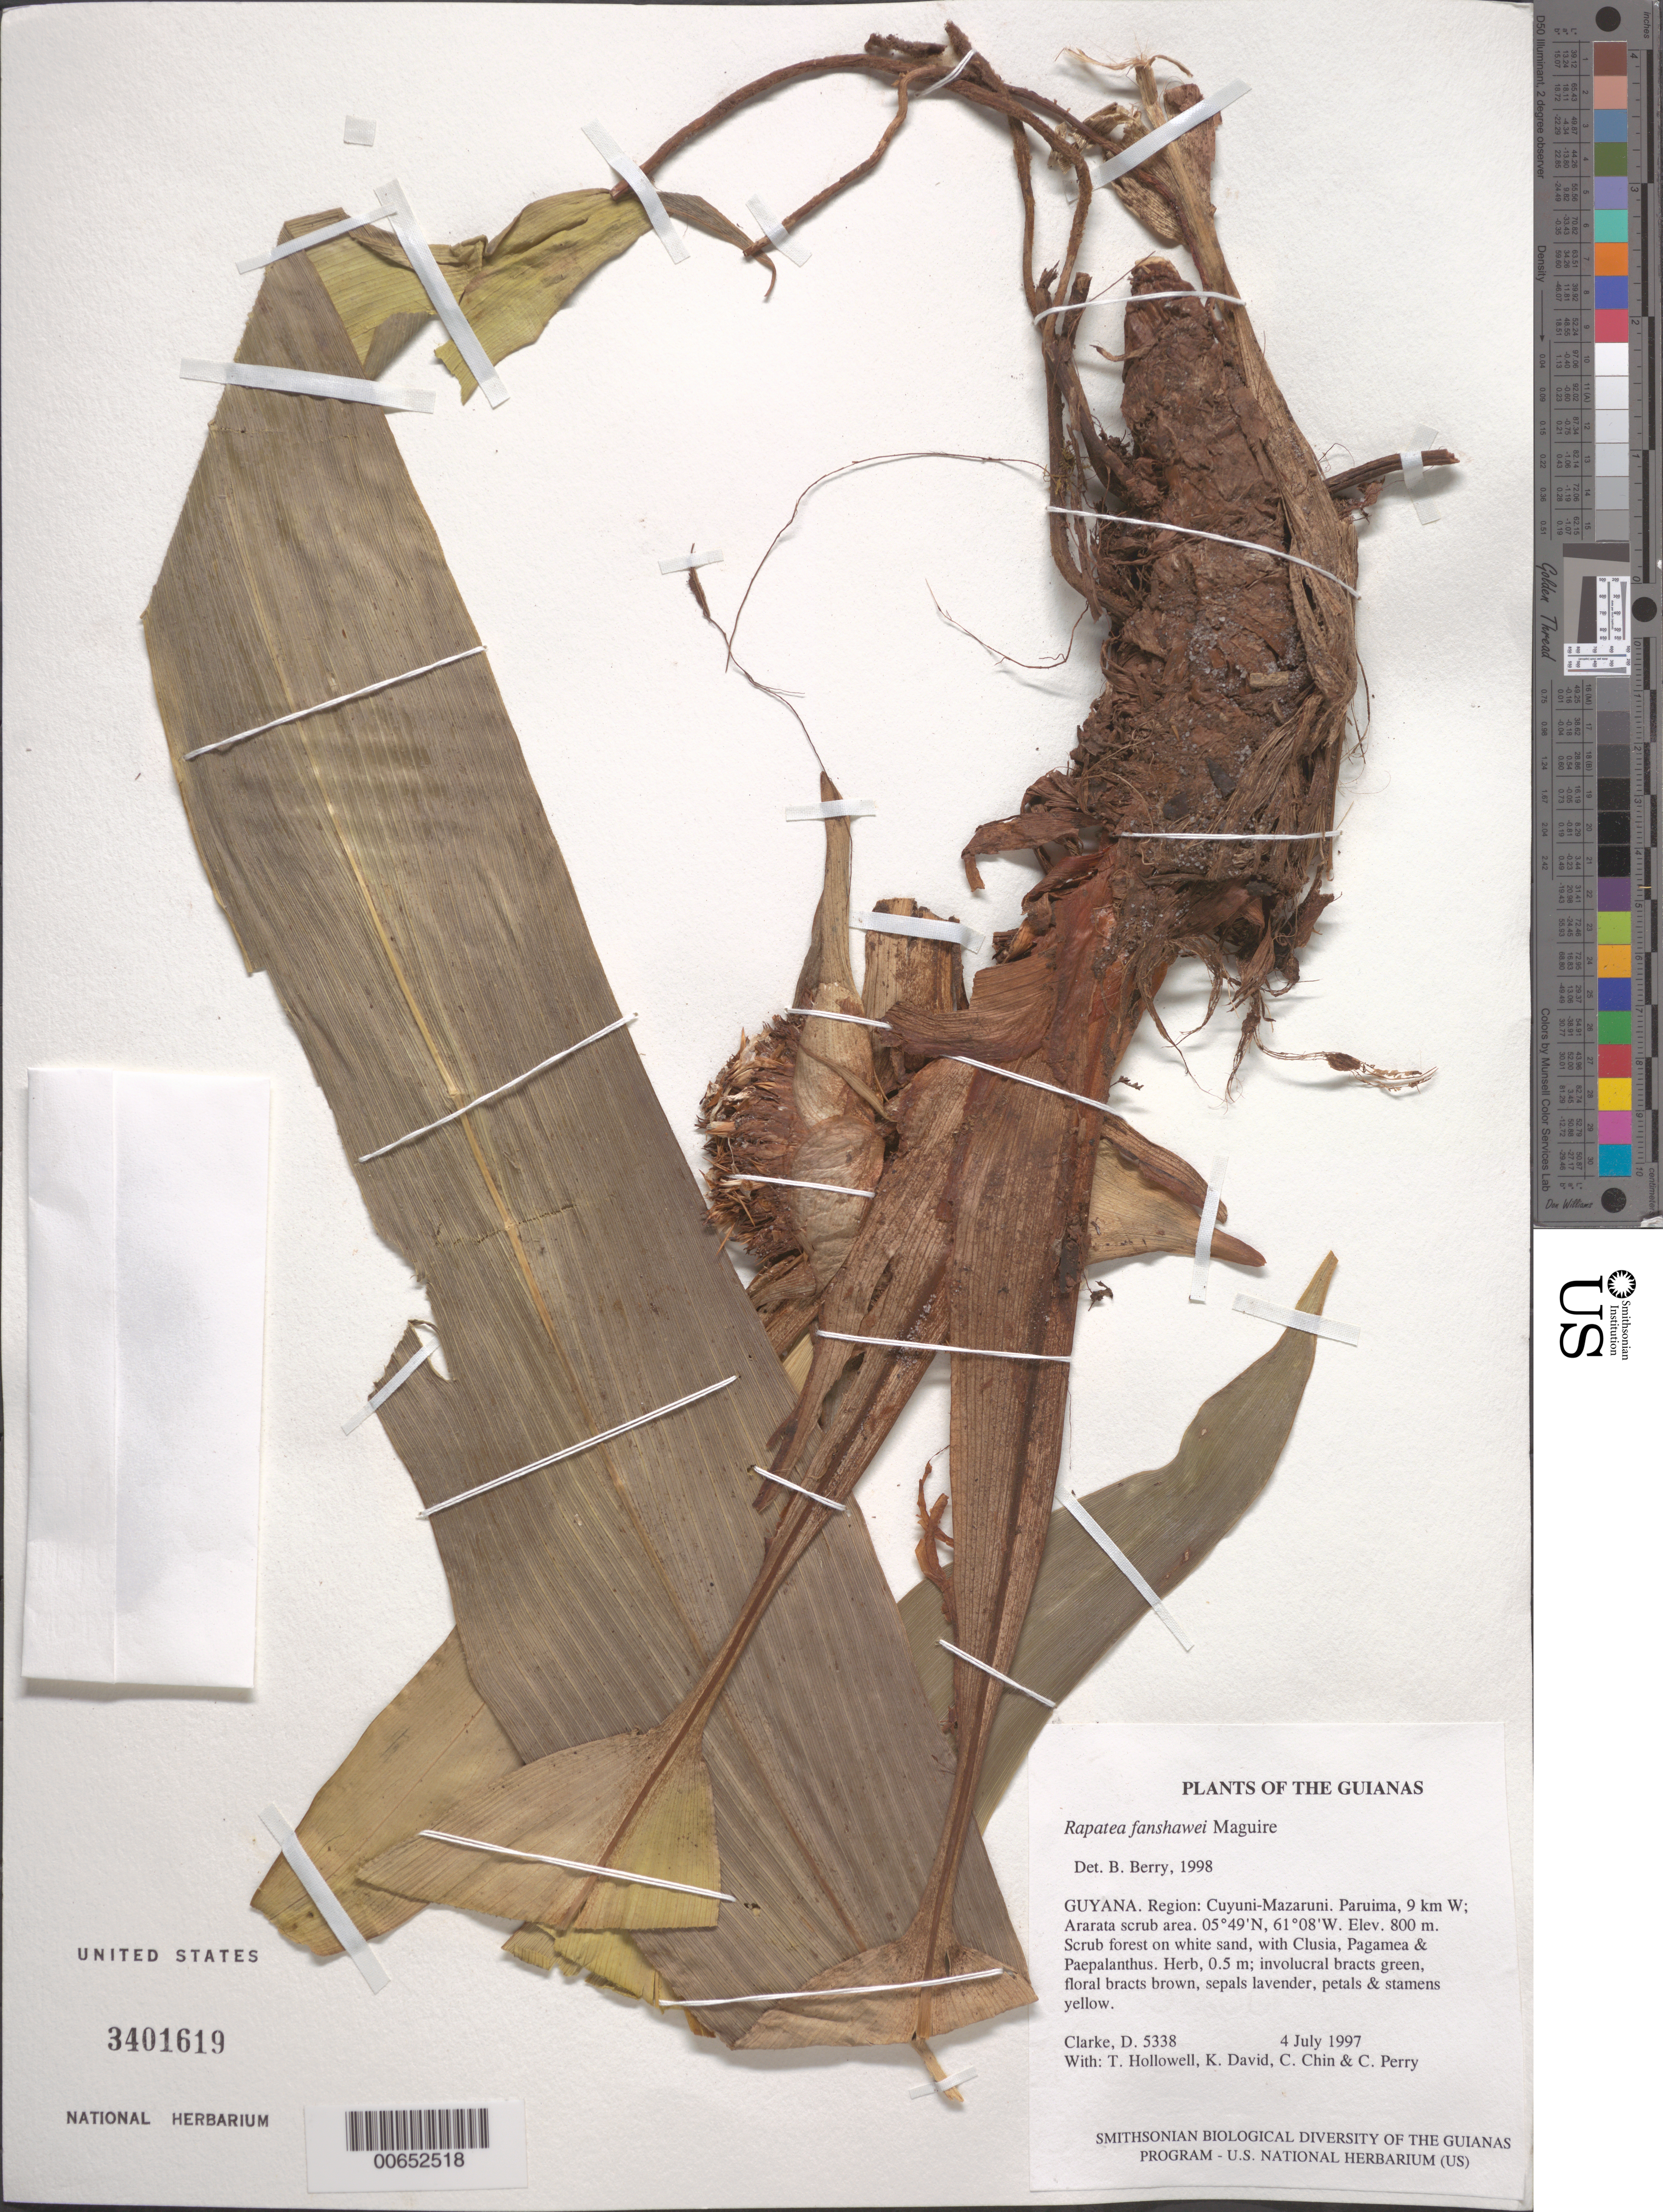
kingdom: Plantae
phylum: Tracheophyta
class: Liliopsida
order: Poales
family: Rapateaceae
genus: Rapatea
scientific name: Rapatea fanshawei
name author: Maguire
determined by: Berry, P. E., (WIS), University of Wisconsin - Madison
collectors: H. D. Clarke, T. Hollowell, K. David, C. Chin & C. Perry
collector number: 5338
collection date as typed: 4 July 1997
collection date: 1997-07-04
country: Guyana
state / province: Cuyuni-Mazaruni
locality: Paruima, 9 km W; Ararata scrub area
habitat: Scrub forest on white sand, with Clusia, Pagamea & Paepalanthus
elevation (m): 800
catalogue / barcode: US 3401619